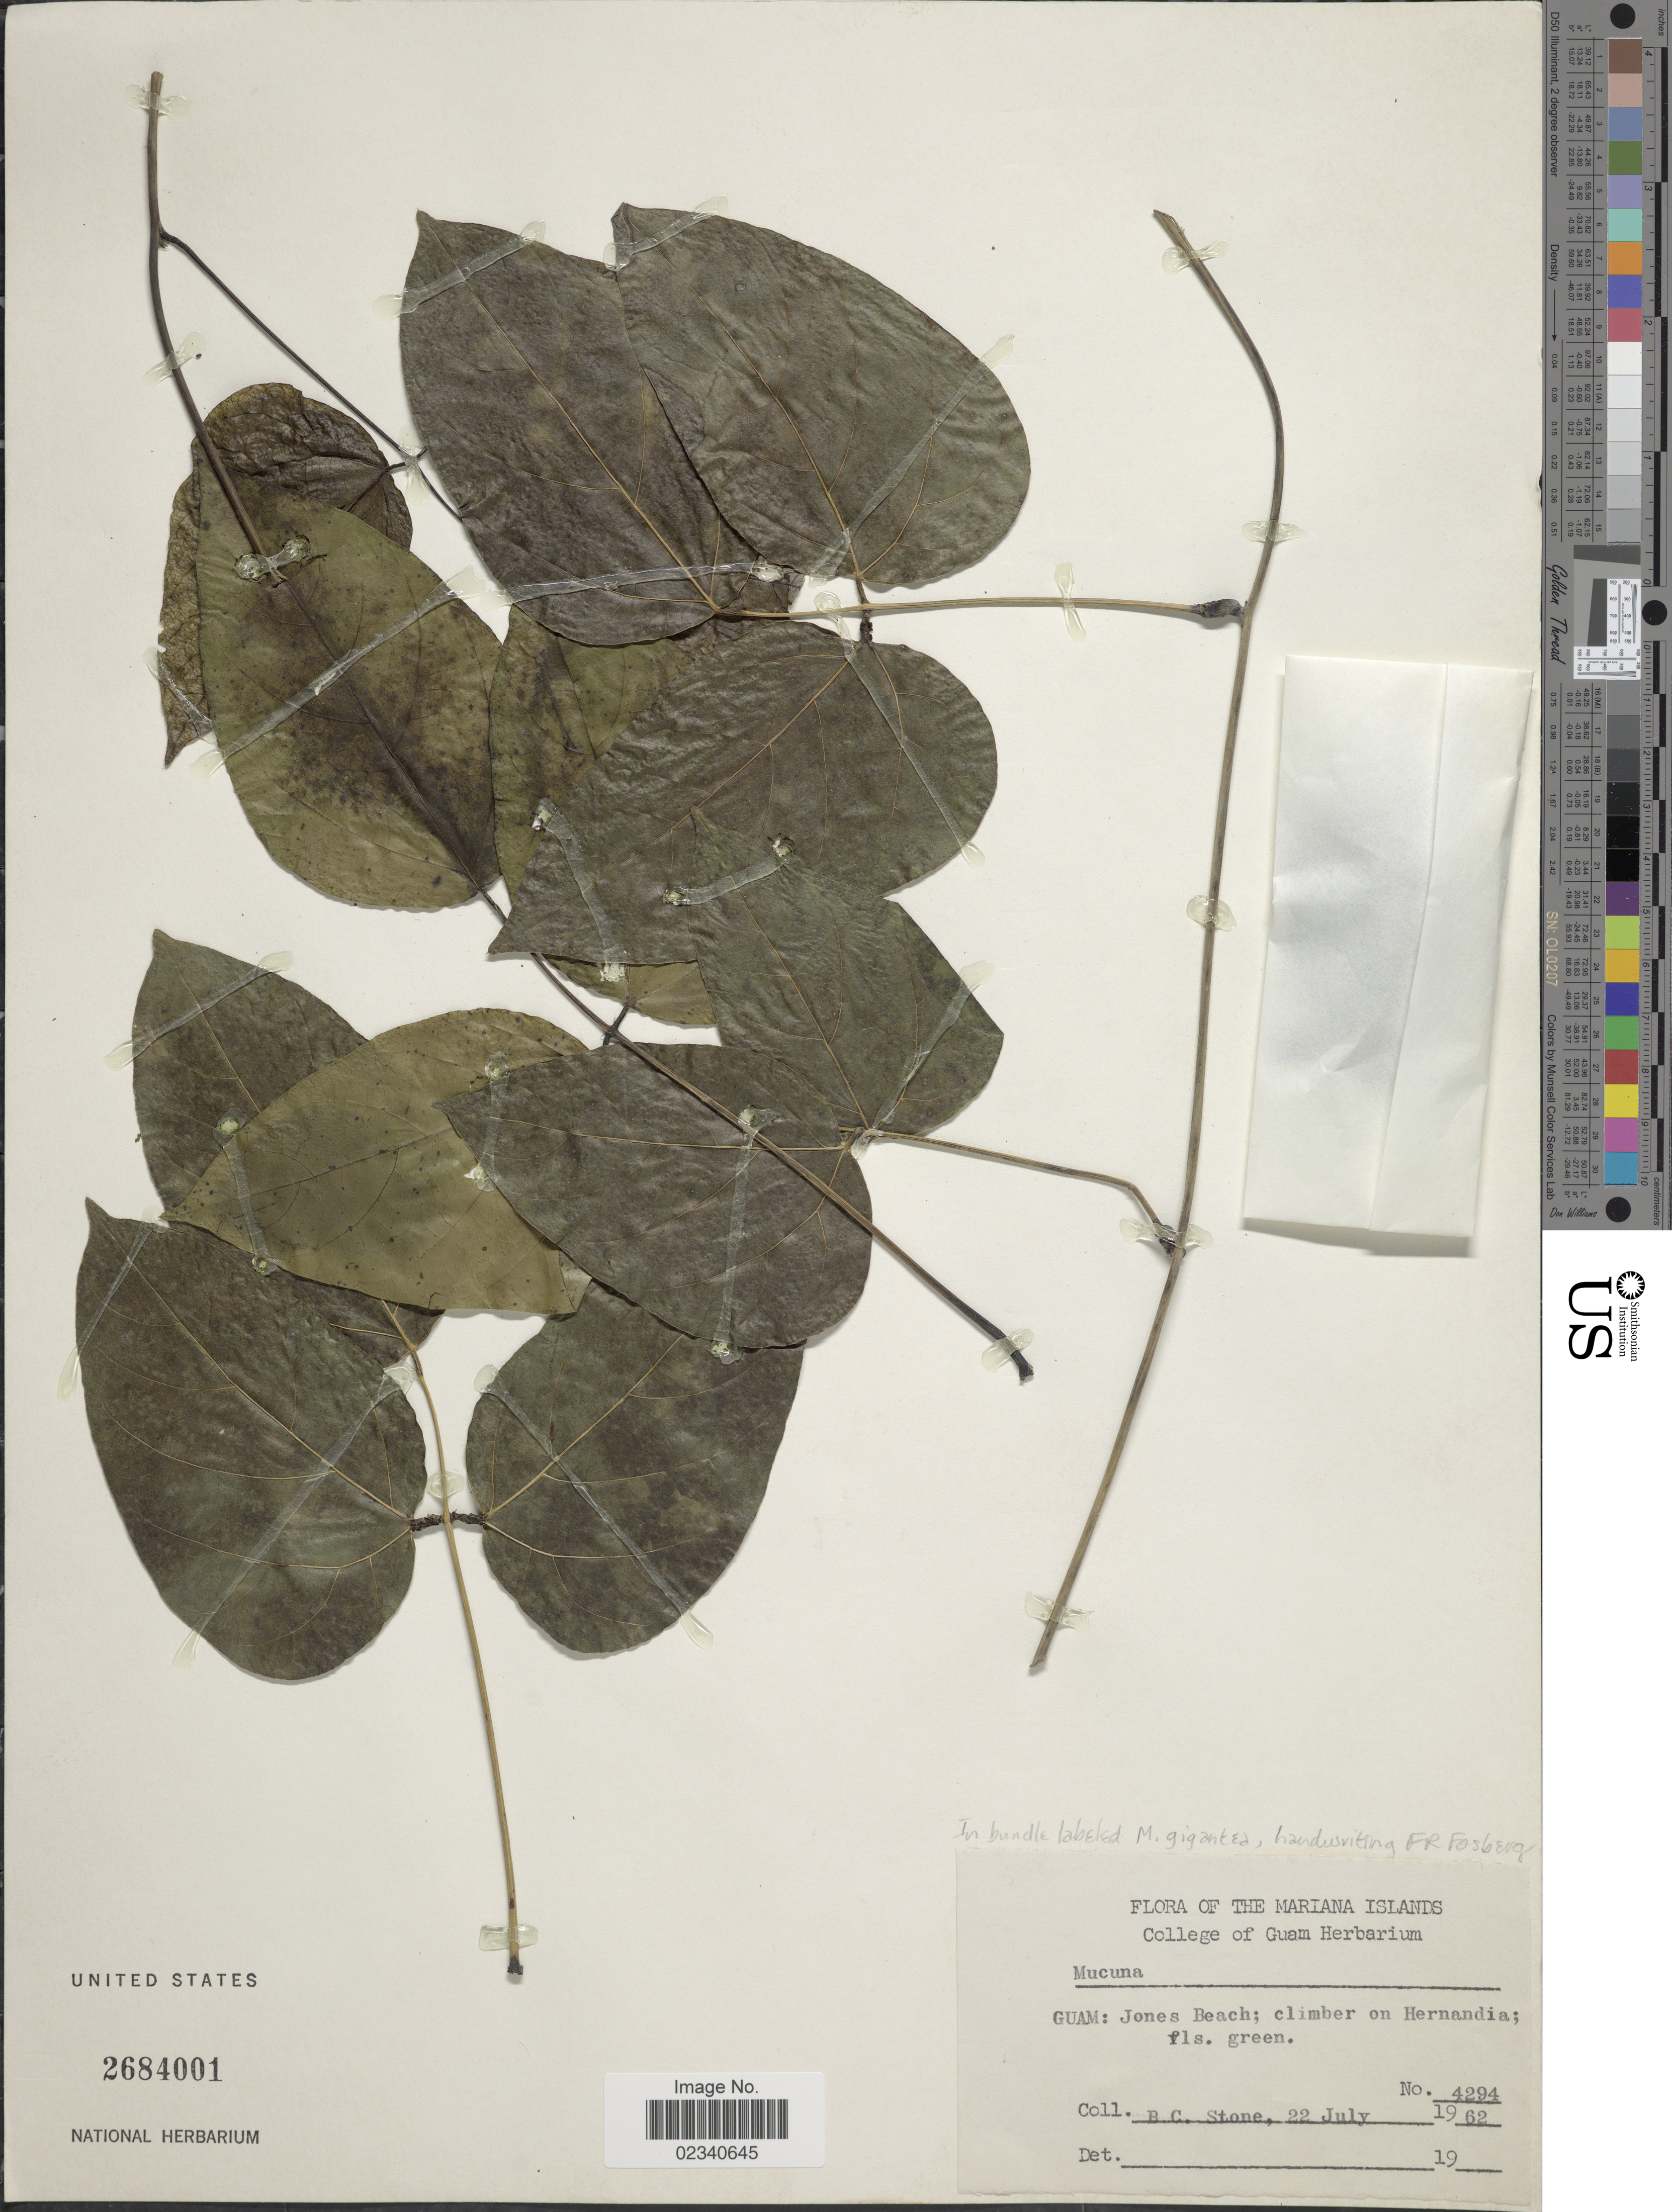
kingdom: Plantae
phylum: Tracheophyta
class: Magnoliopsida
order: Fabales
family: Fabaceae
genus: Mucuna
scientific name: Mucuna gigantea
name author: (Willd.) DC.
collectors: B. C. Stone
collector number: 4294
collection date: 1962-07-22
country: Guam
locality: Mariana Islands. Jones Beach; climber on Hernandia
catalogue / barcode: US 2684001